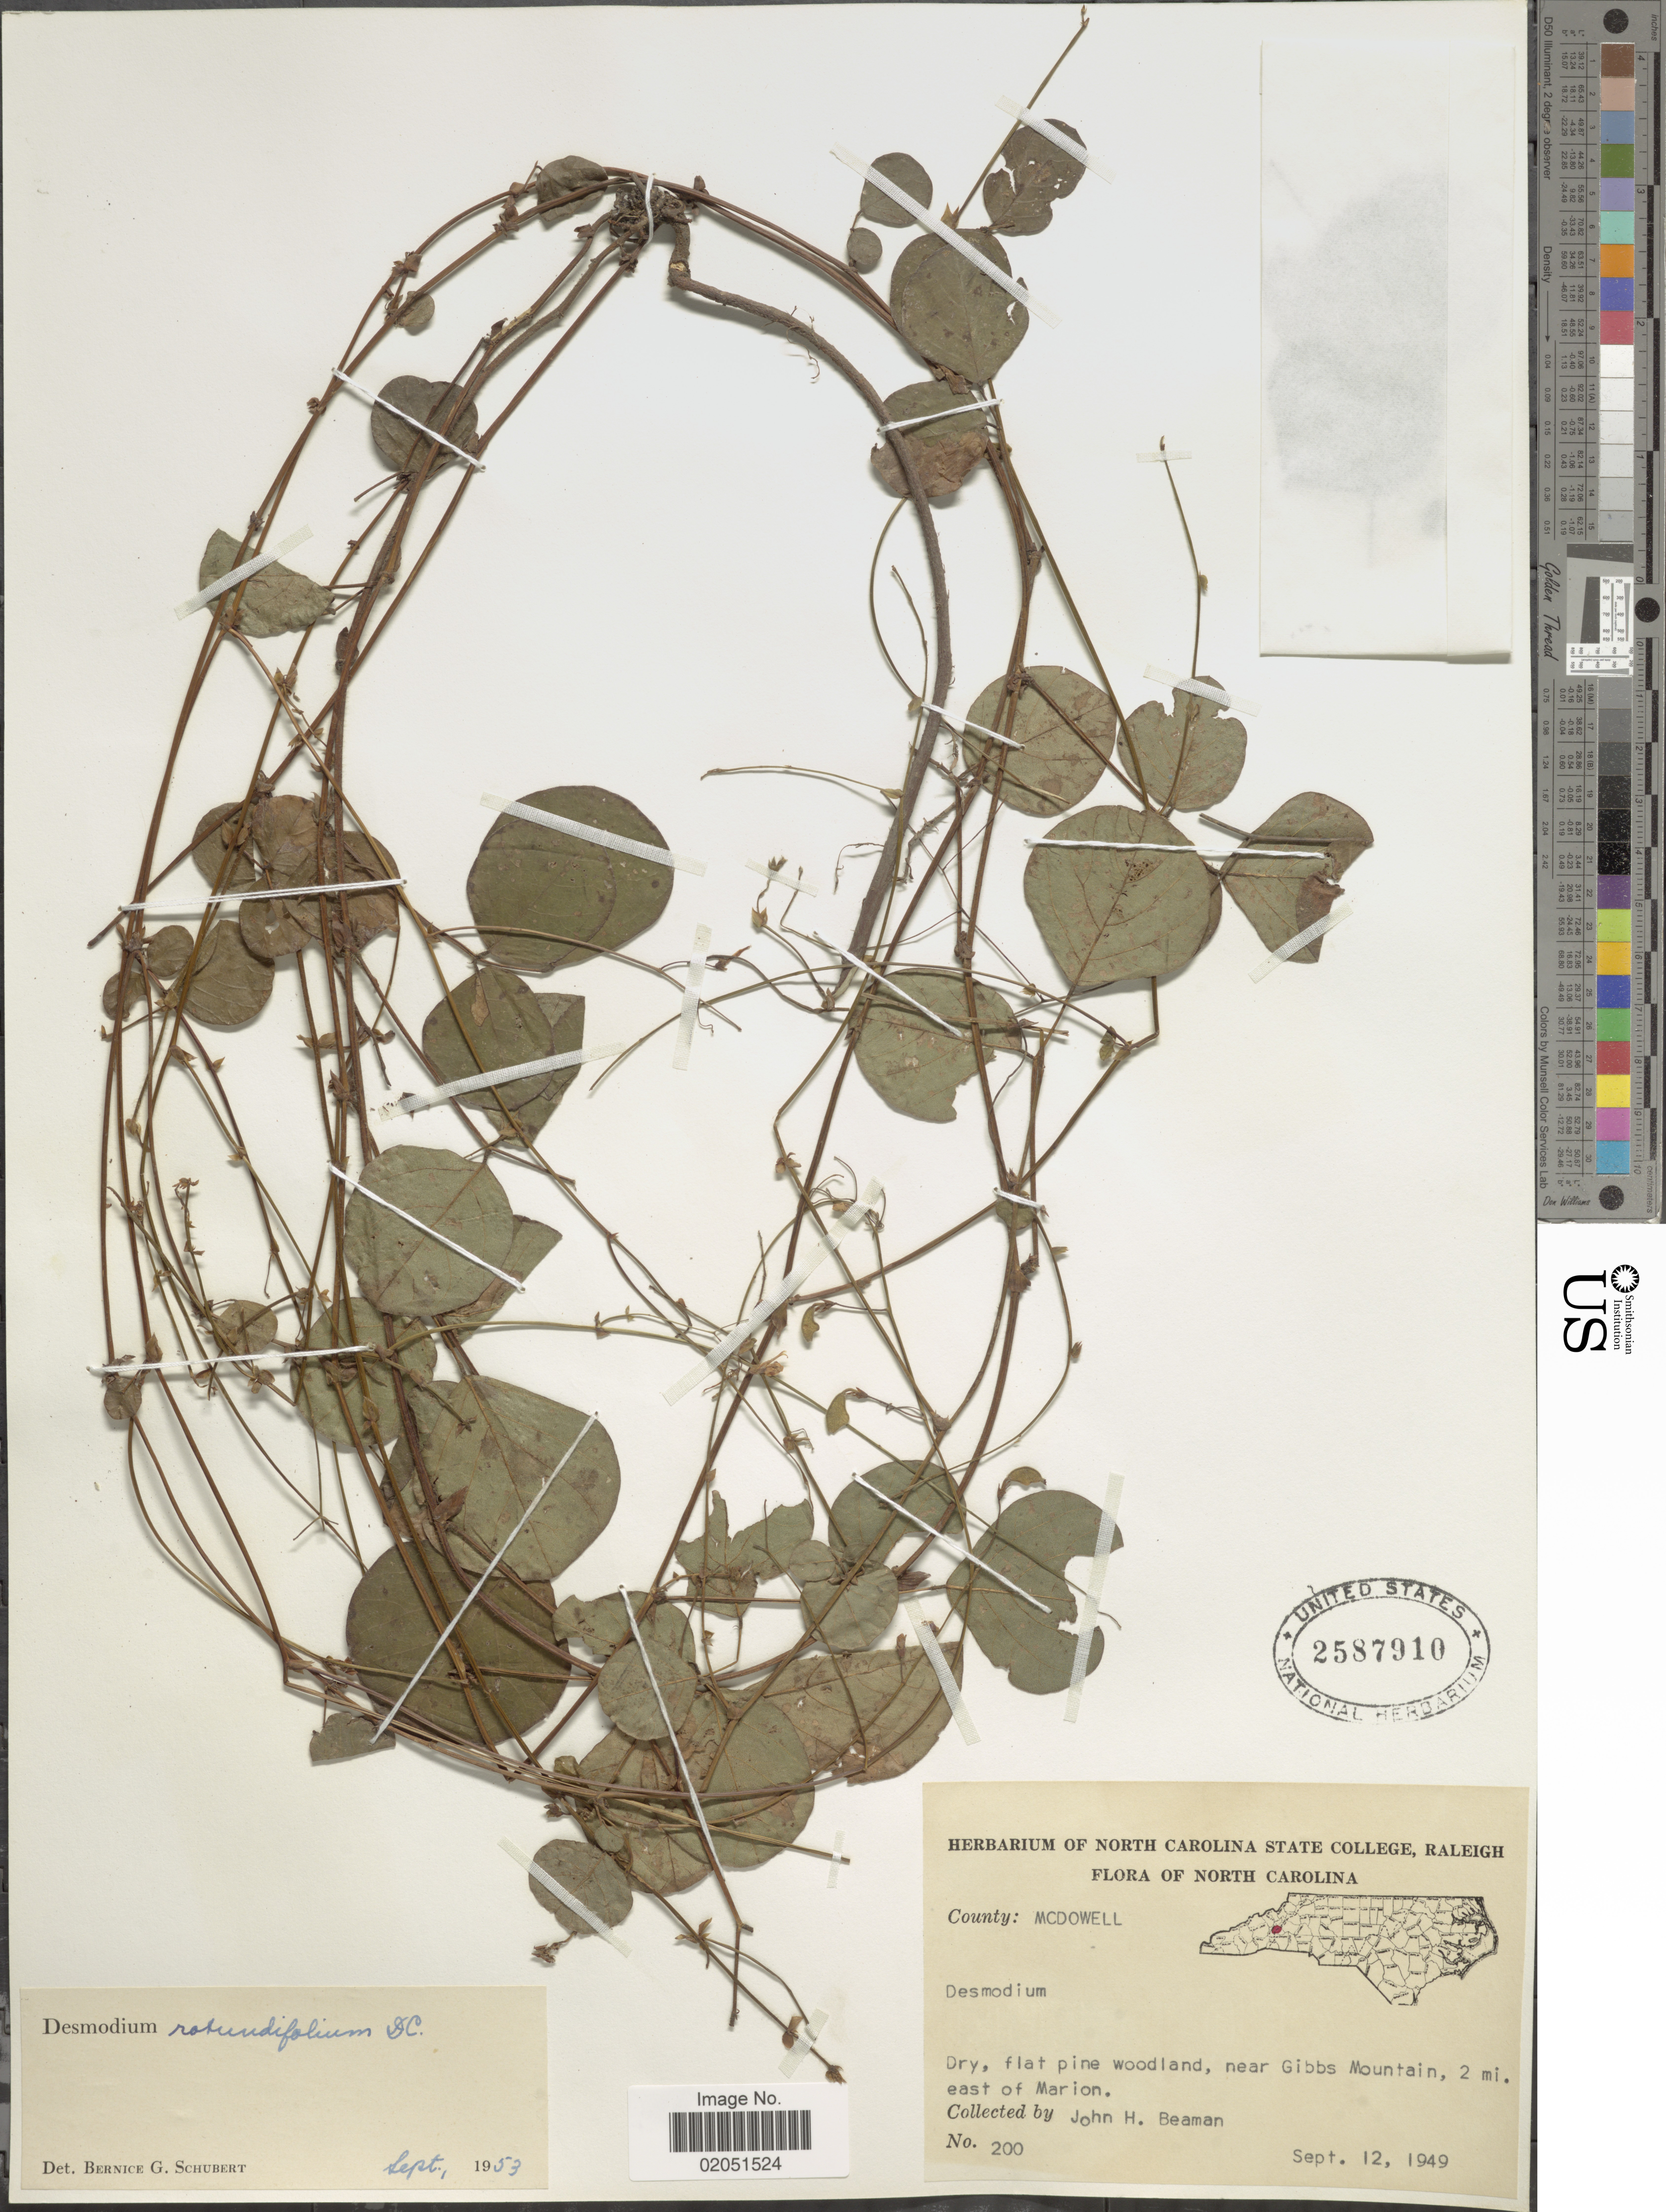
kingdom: Plantae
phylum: Tracheophyta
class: Magnoliopsida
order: Fabales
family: Fabaceae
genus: Desmodium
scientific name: Desmodium rotundifolium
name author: DC.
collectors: J. H. Beaman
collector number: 200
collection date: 1949-09-12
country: United States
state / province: North Carolina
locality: County: McDowell, near Gibbs Mountain, 2 mi. east of Marion.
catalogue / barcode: US 2587910